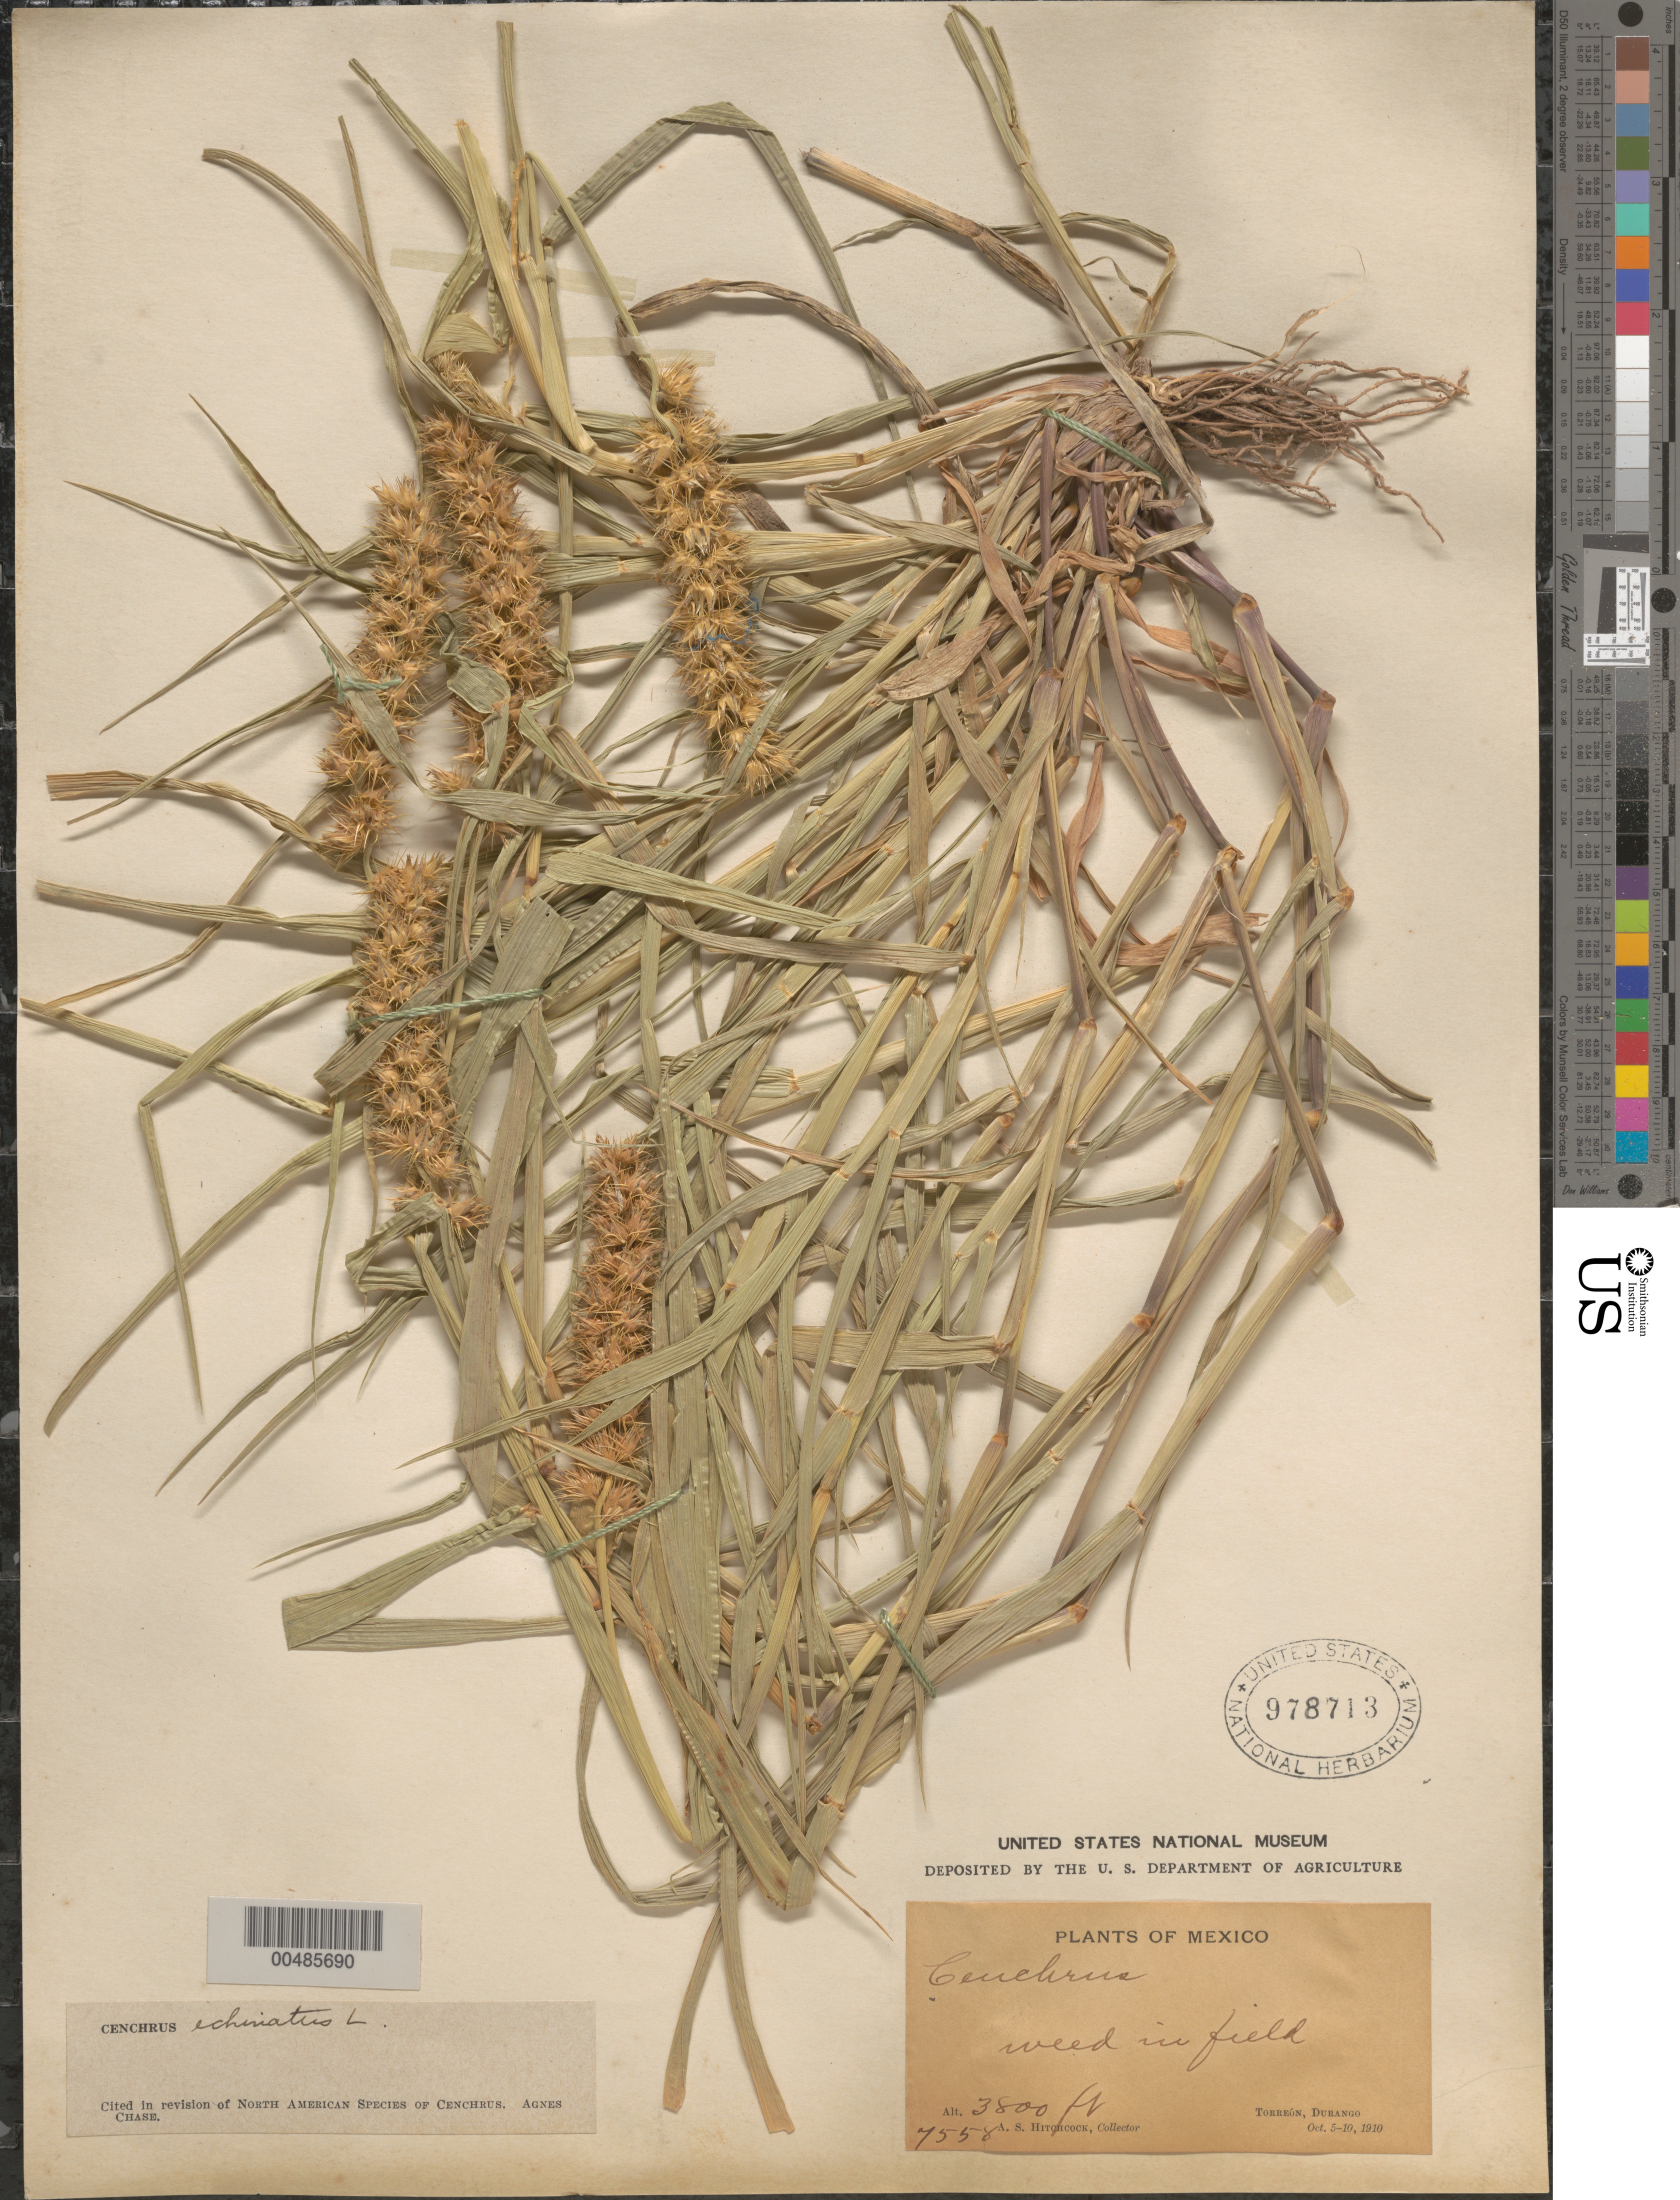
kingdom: Plantae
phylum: Tracheophyta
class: Liliopsida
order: Poales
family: Poaceae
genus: Cenchrus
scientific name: Cenchrus echinatus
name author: L.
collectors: A. S. Hitchcock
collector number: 7558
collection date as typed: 5 Oct 1910 to 10 Oct 1910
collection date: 1910-10-05/1910-10-10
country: Mexico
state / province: Durango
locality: Torreón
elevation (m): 1158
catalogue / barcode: US 978713